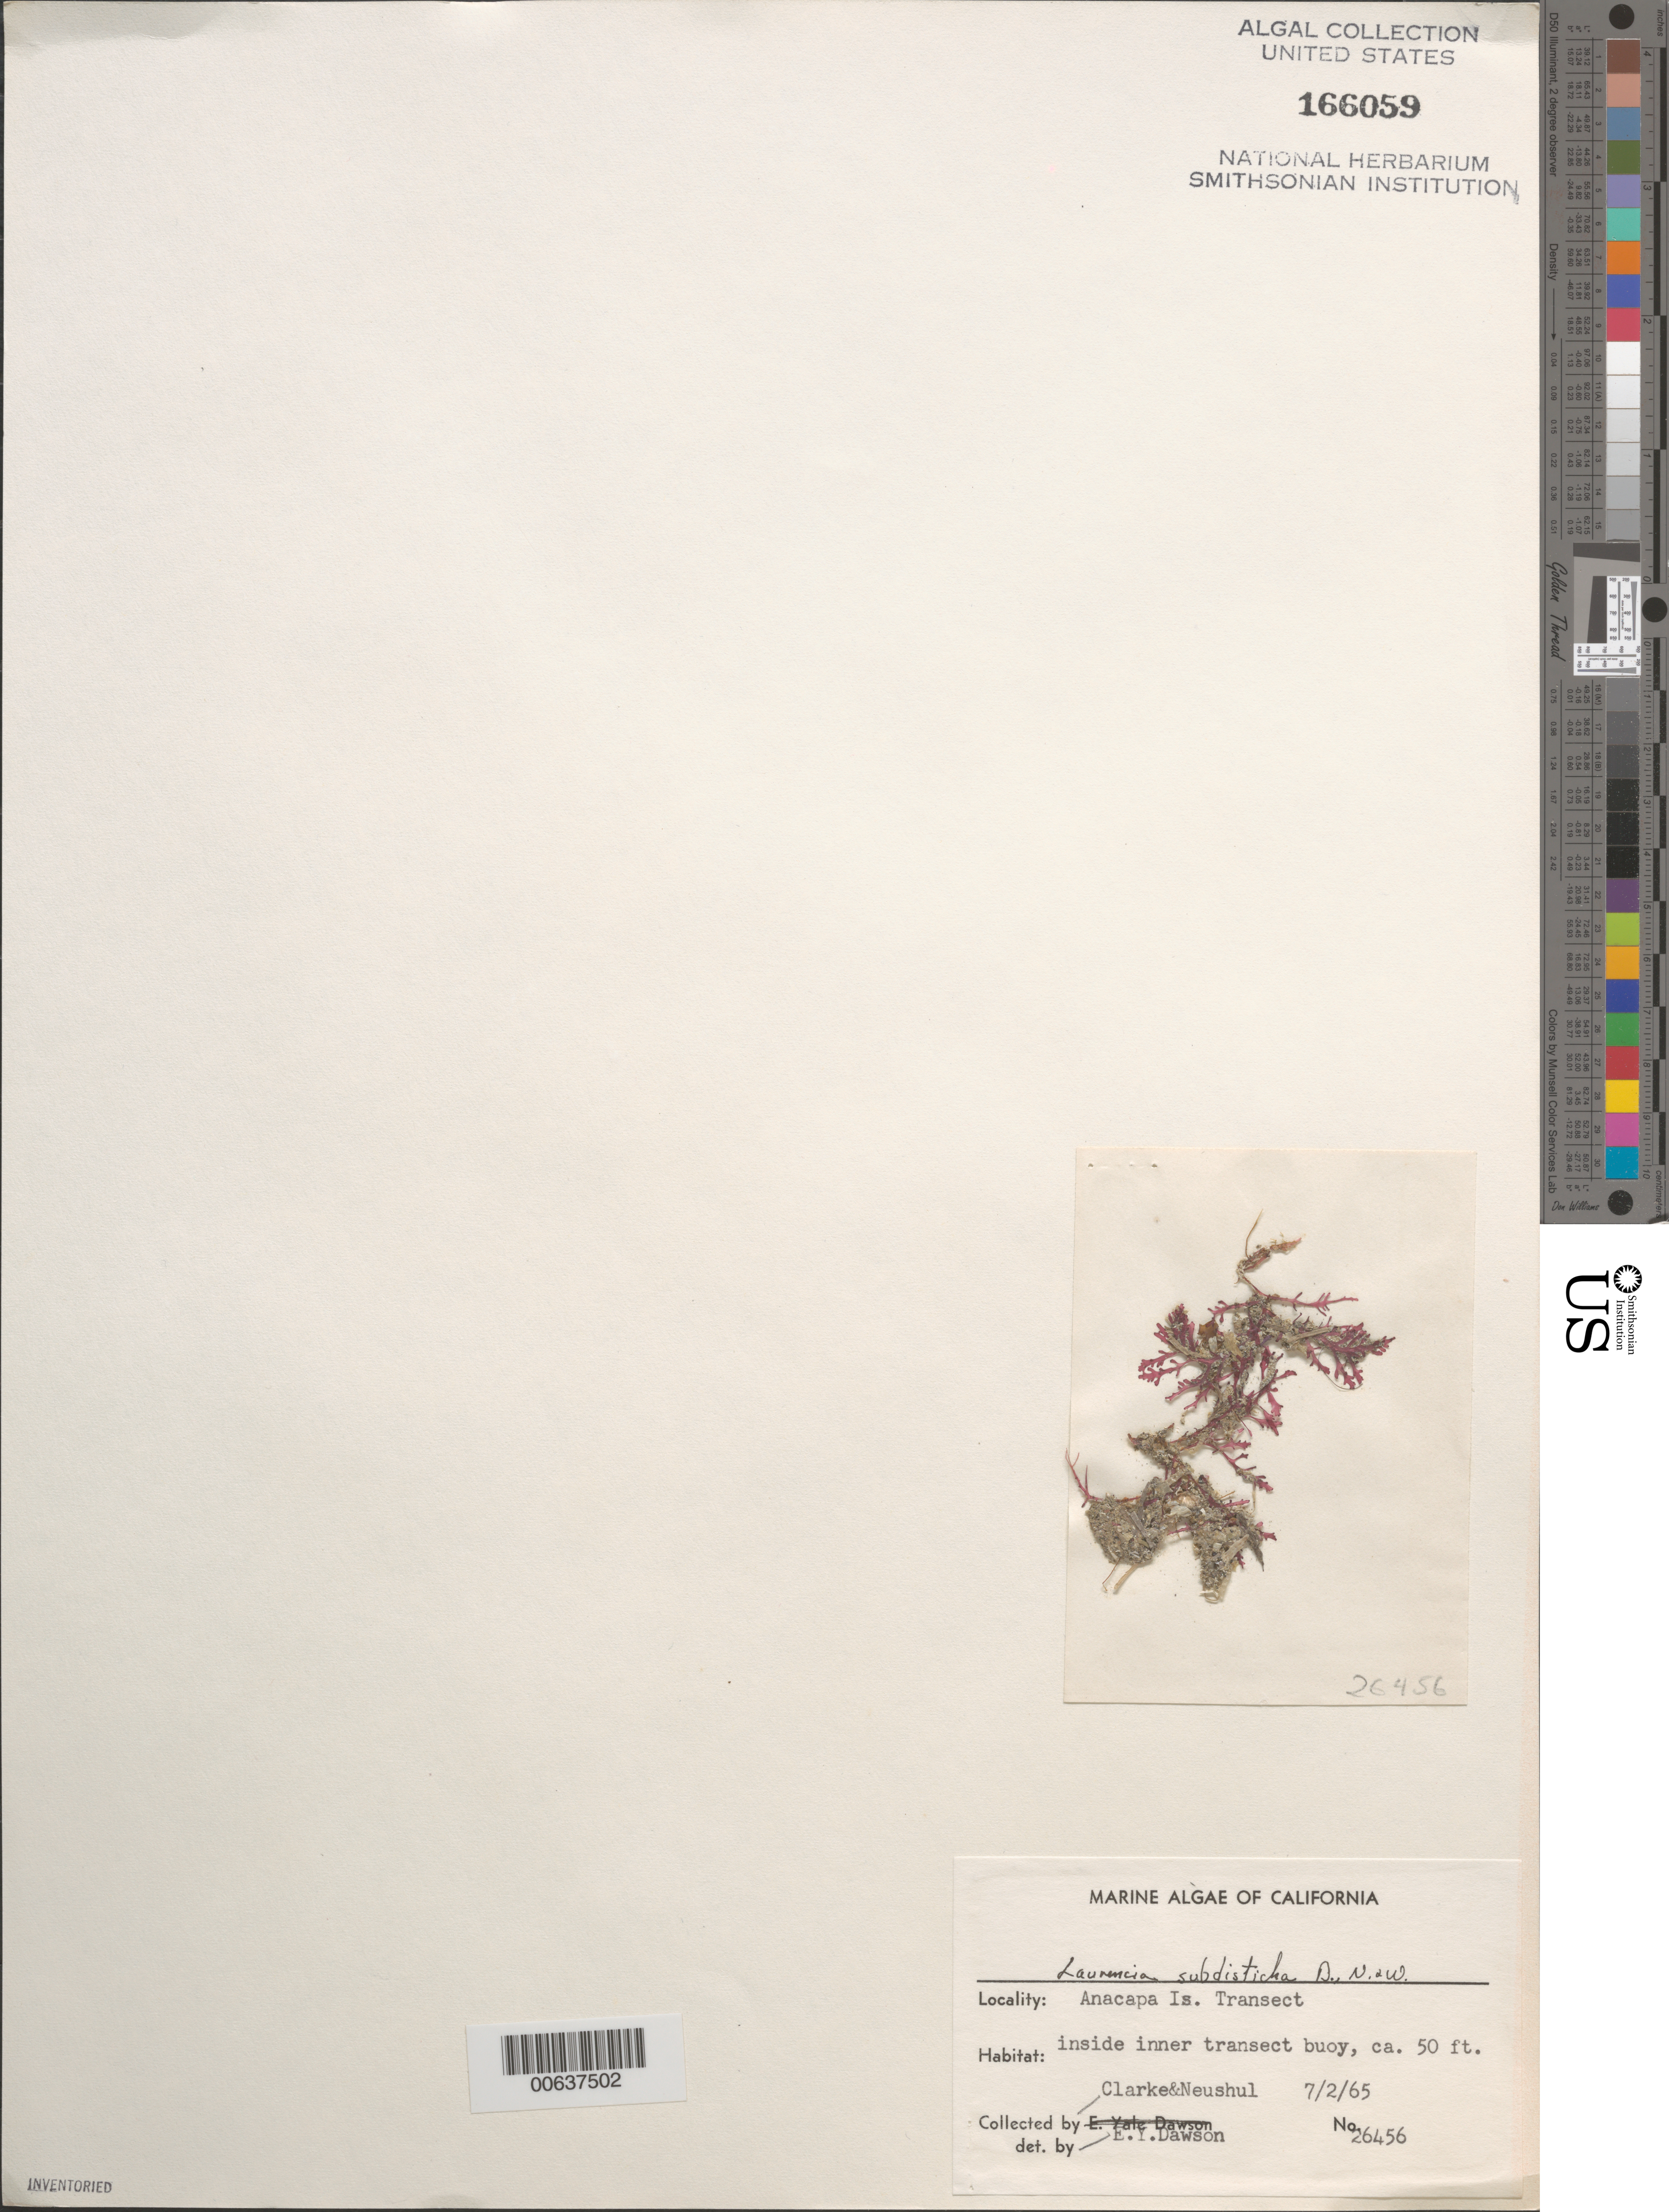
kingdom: Plantae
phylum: Rhodophyta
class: Florideophyceae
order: Ceramiales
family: Rhodomelaceae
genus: Laurencia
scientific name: Laurencia subdisticha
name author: E.Y. Dawson et al.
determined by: Dawson, E. Y.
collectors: W. Clarke & M. Neushul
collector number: EYD 26456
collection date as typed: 02 Jul 1965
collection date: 1965-07-02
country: United States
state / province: California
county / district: Ventura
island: Anacapa Island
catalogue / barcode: US 166059